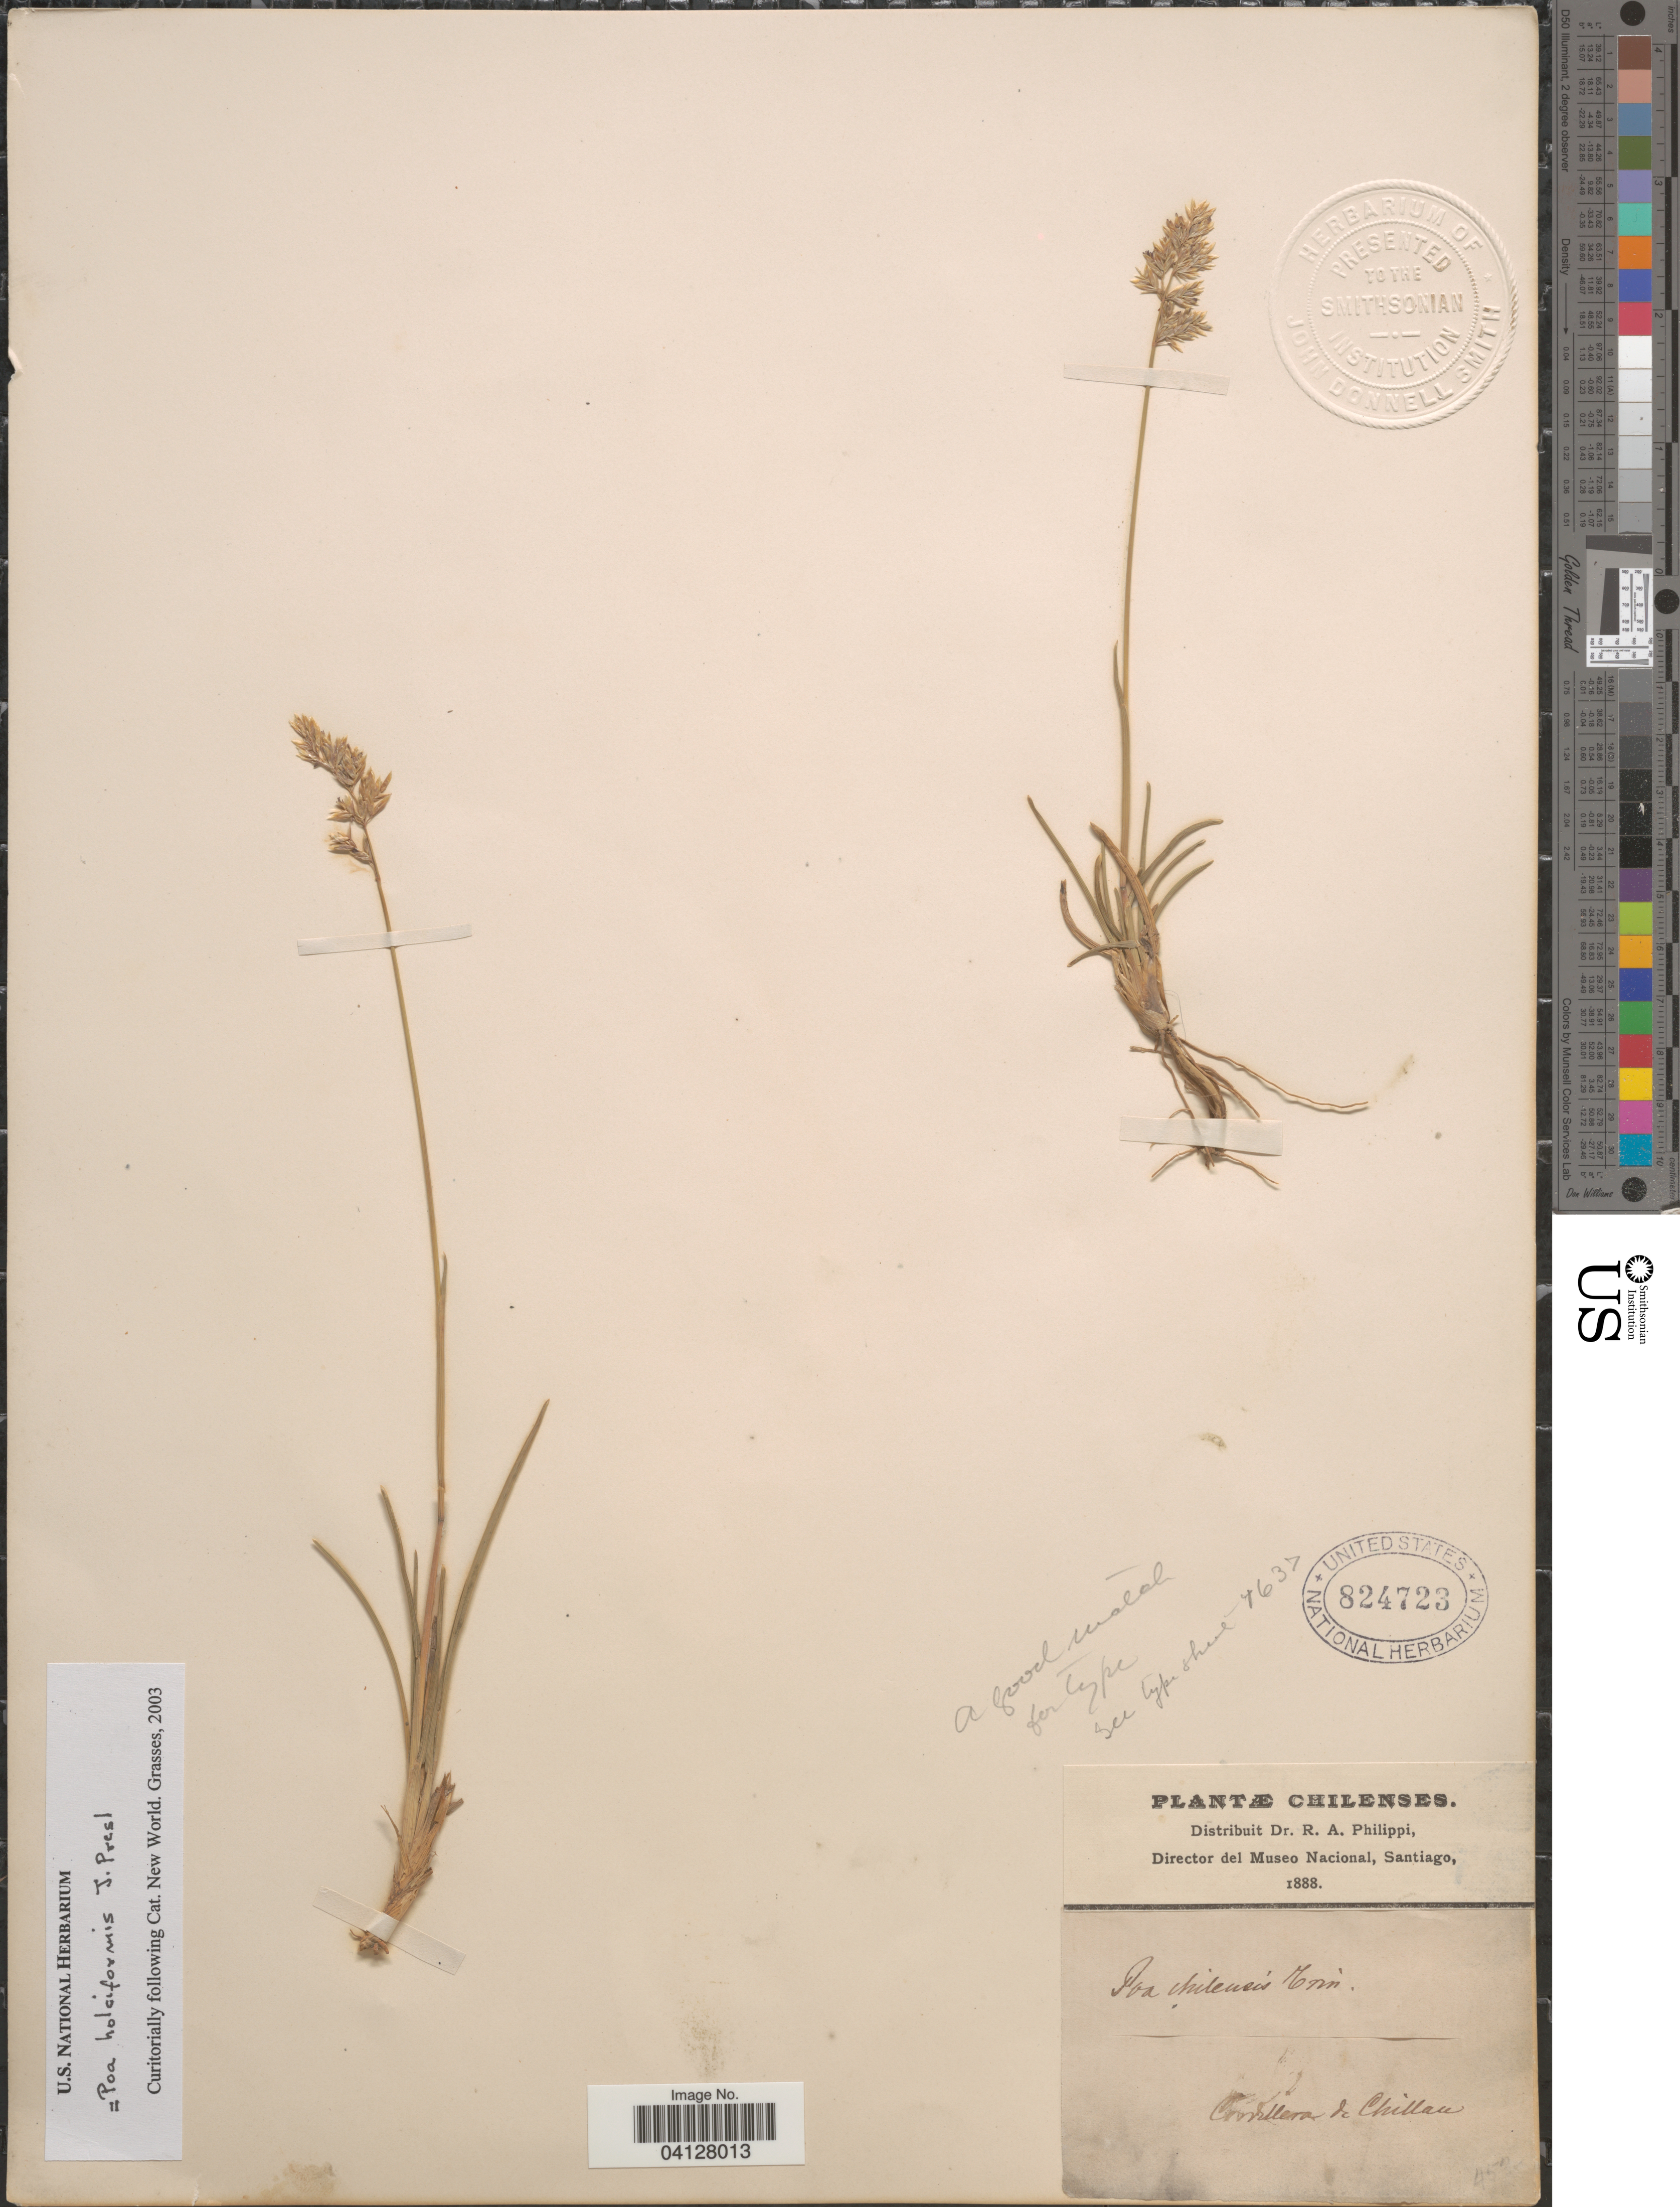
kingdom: Plantae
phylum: Tracheophyta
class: Liliopsida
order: Poales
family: Poaceae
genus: Poa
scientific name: Poa holciformis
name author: J. Presl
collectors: R. A. Philippi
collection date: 1888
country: Chile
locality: Chilenses. Cordillera de Chillan.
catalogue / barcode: US 824723